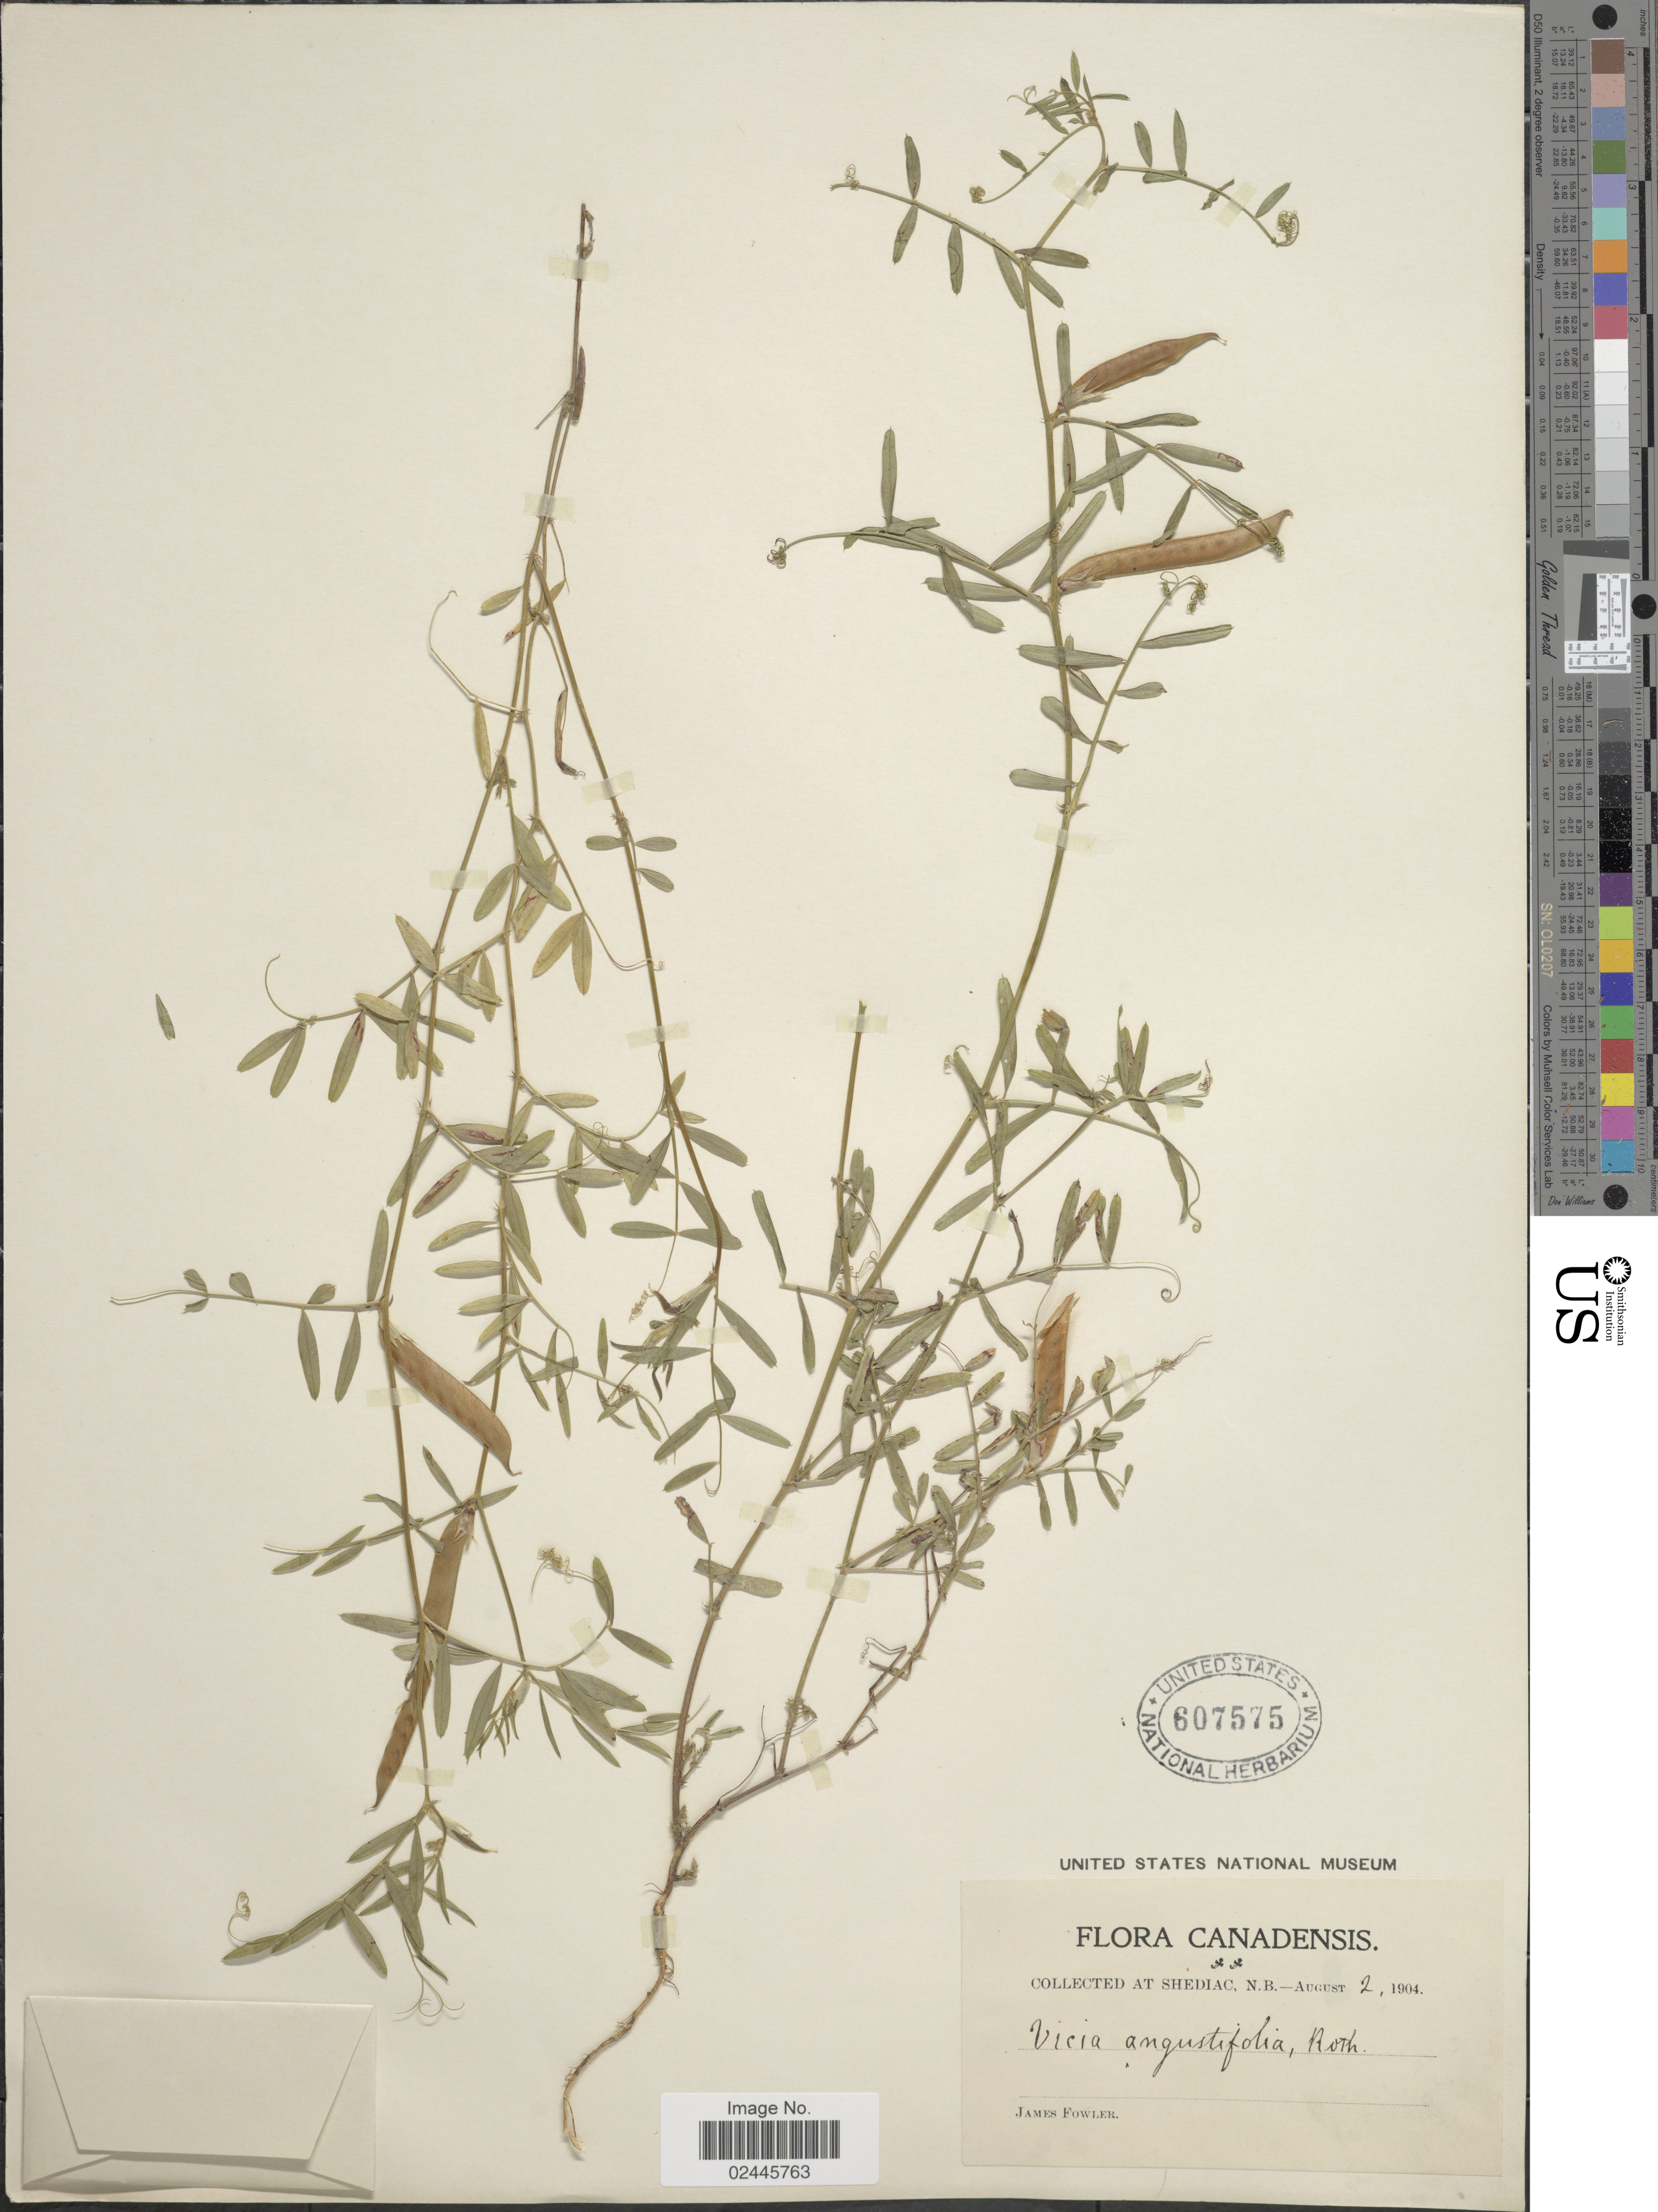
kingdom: Plantae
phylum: Tracheophyta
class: Magnoliopsida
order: Fabales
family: Fabaceae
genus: Vicia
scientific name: Vicia angustifolia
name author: L.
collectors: J. P. Fowler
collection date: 1904-08-02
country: Canada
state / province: New Brunswick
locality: Shediac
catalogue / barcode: US 607575